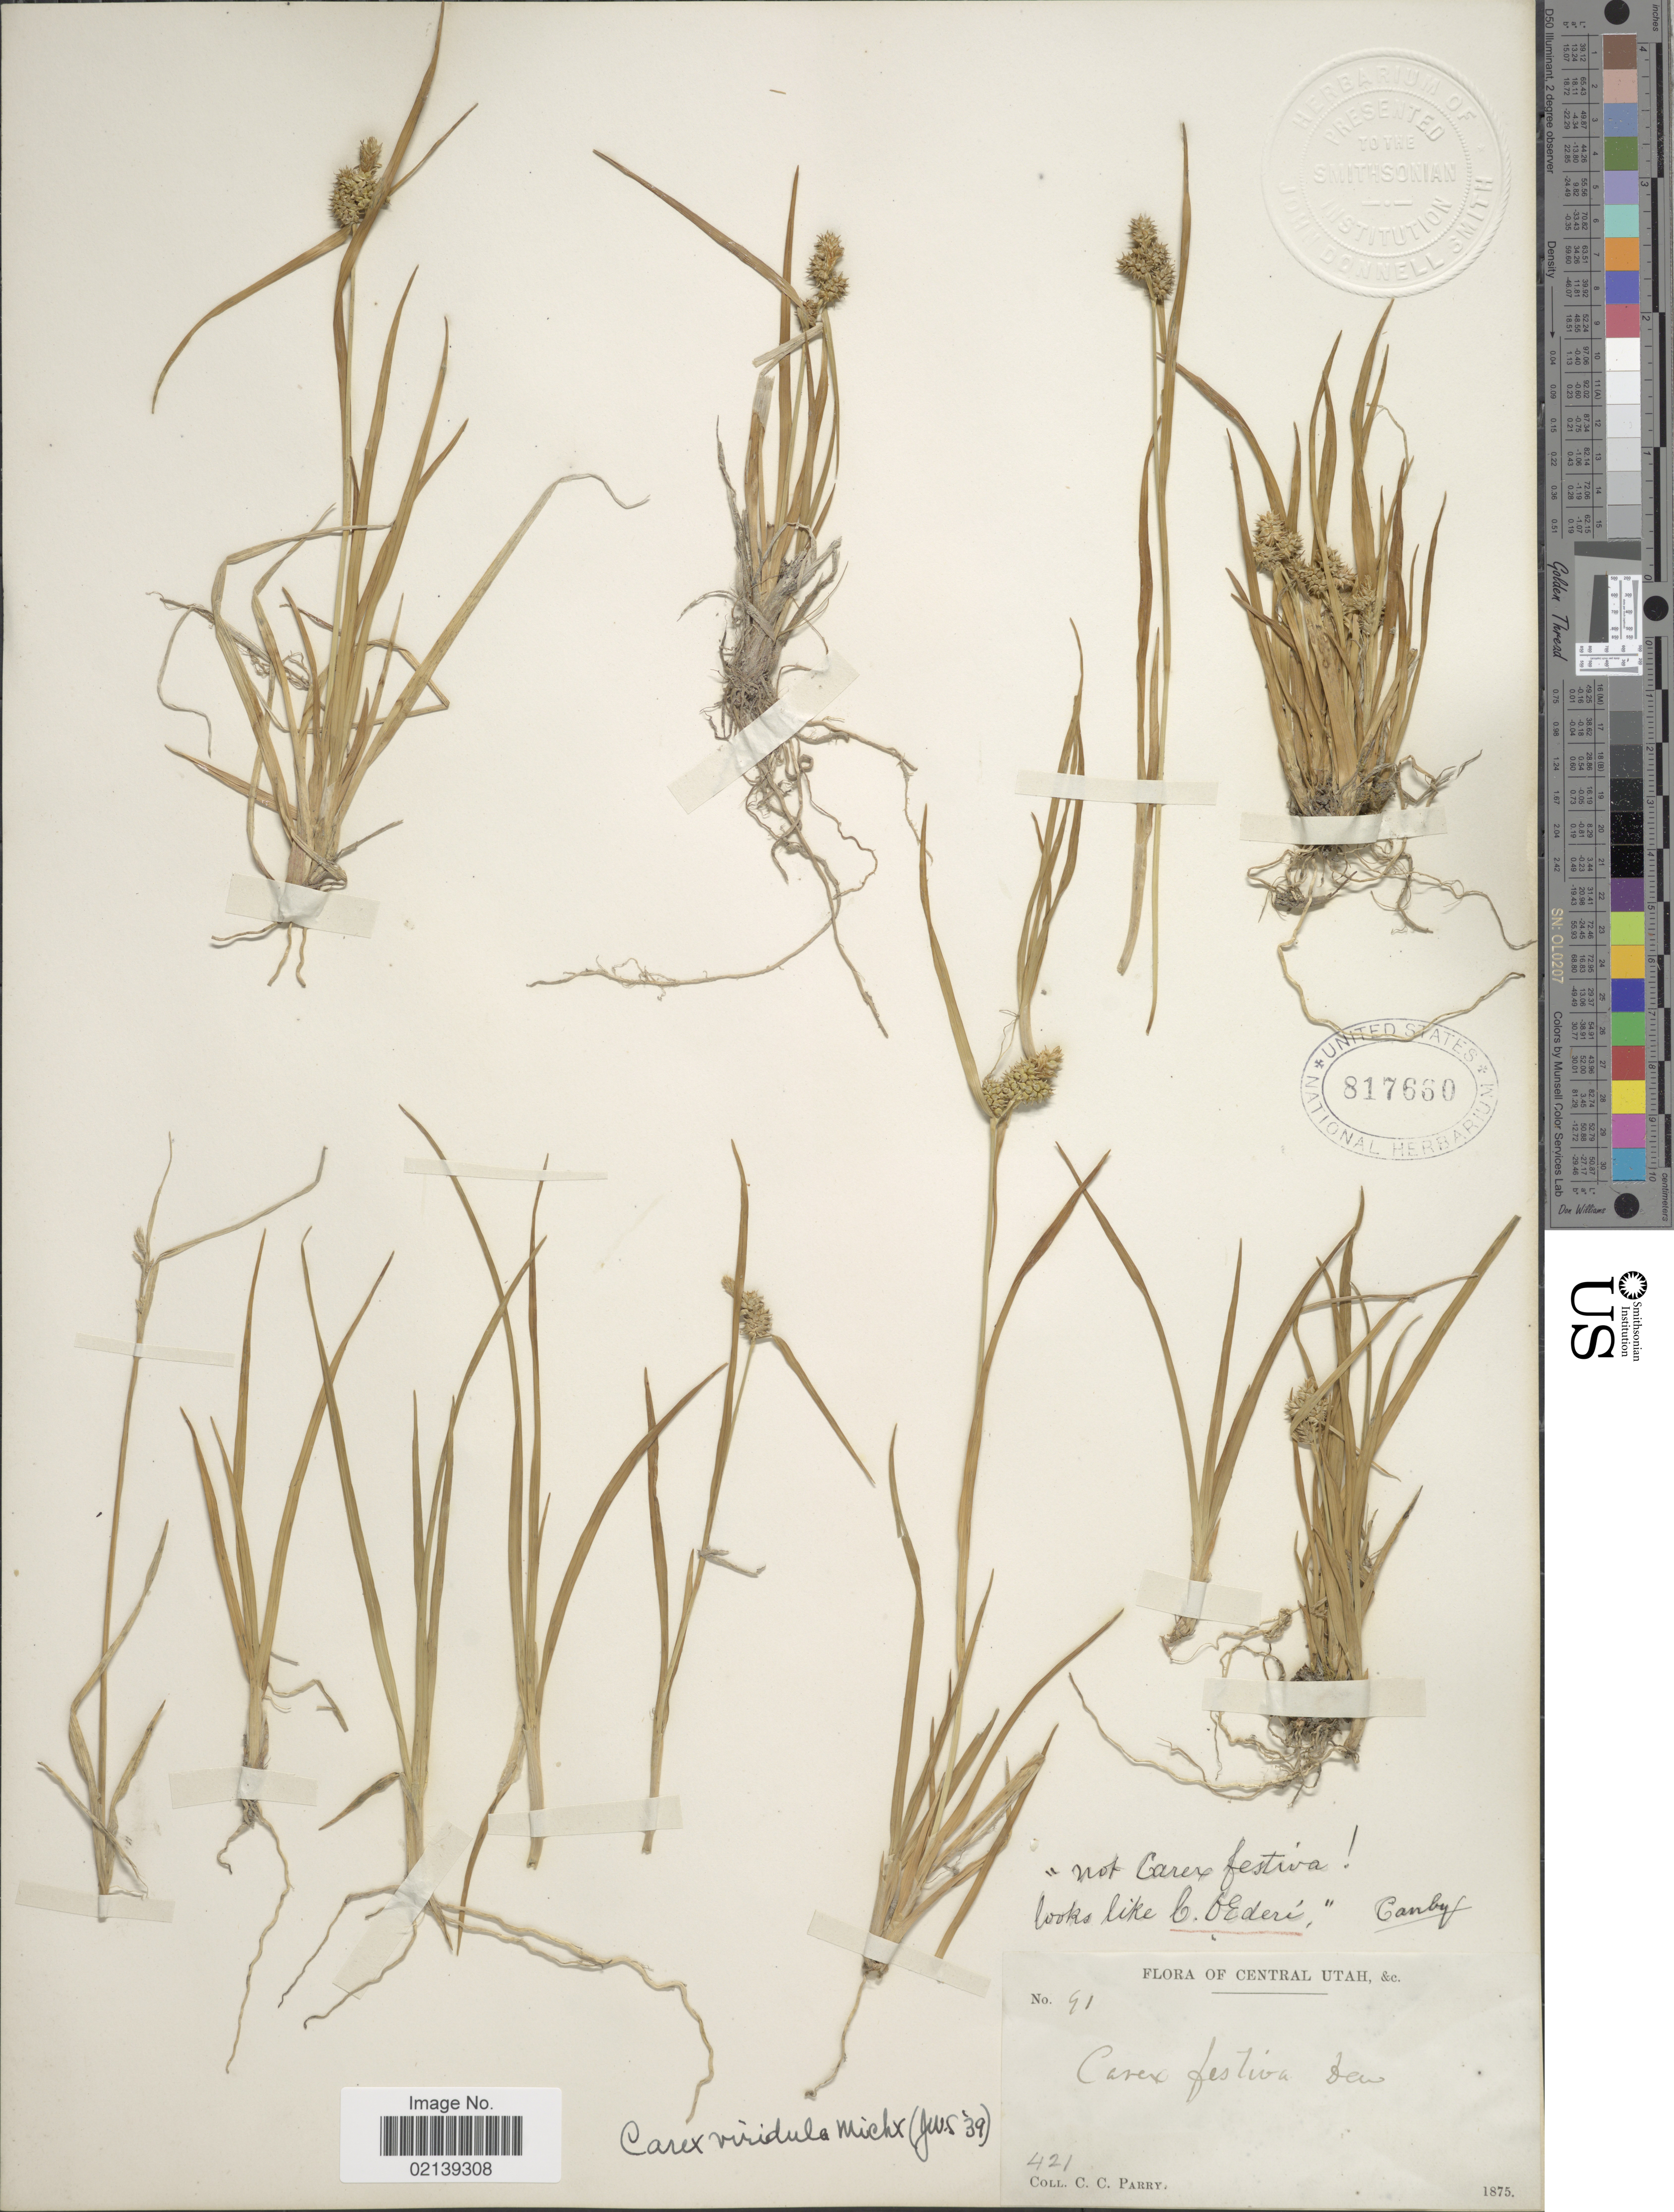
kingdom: Plantae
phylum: Tracheophyta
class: Liliopsida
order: Poales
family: Cyperaceae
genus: Carex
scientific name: Carex oederi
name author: Retz.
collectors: C. C. Parry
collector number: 91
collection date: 1875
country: United States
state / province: Utah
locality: Central Utah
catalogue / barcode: US 817660